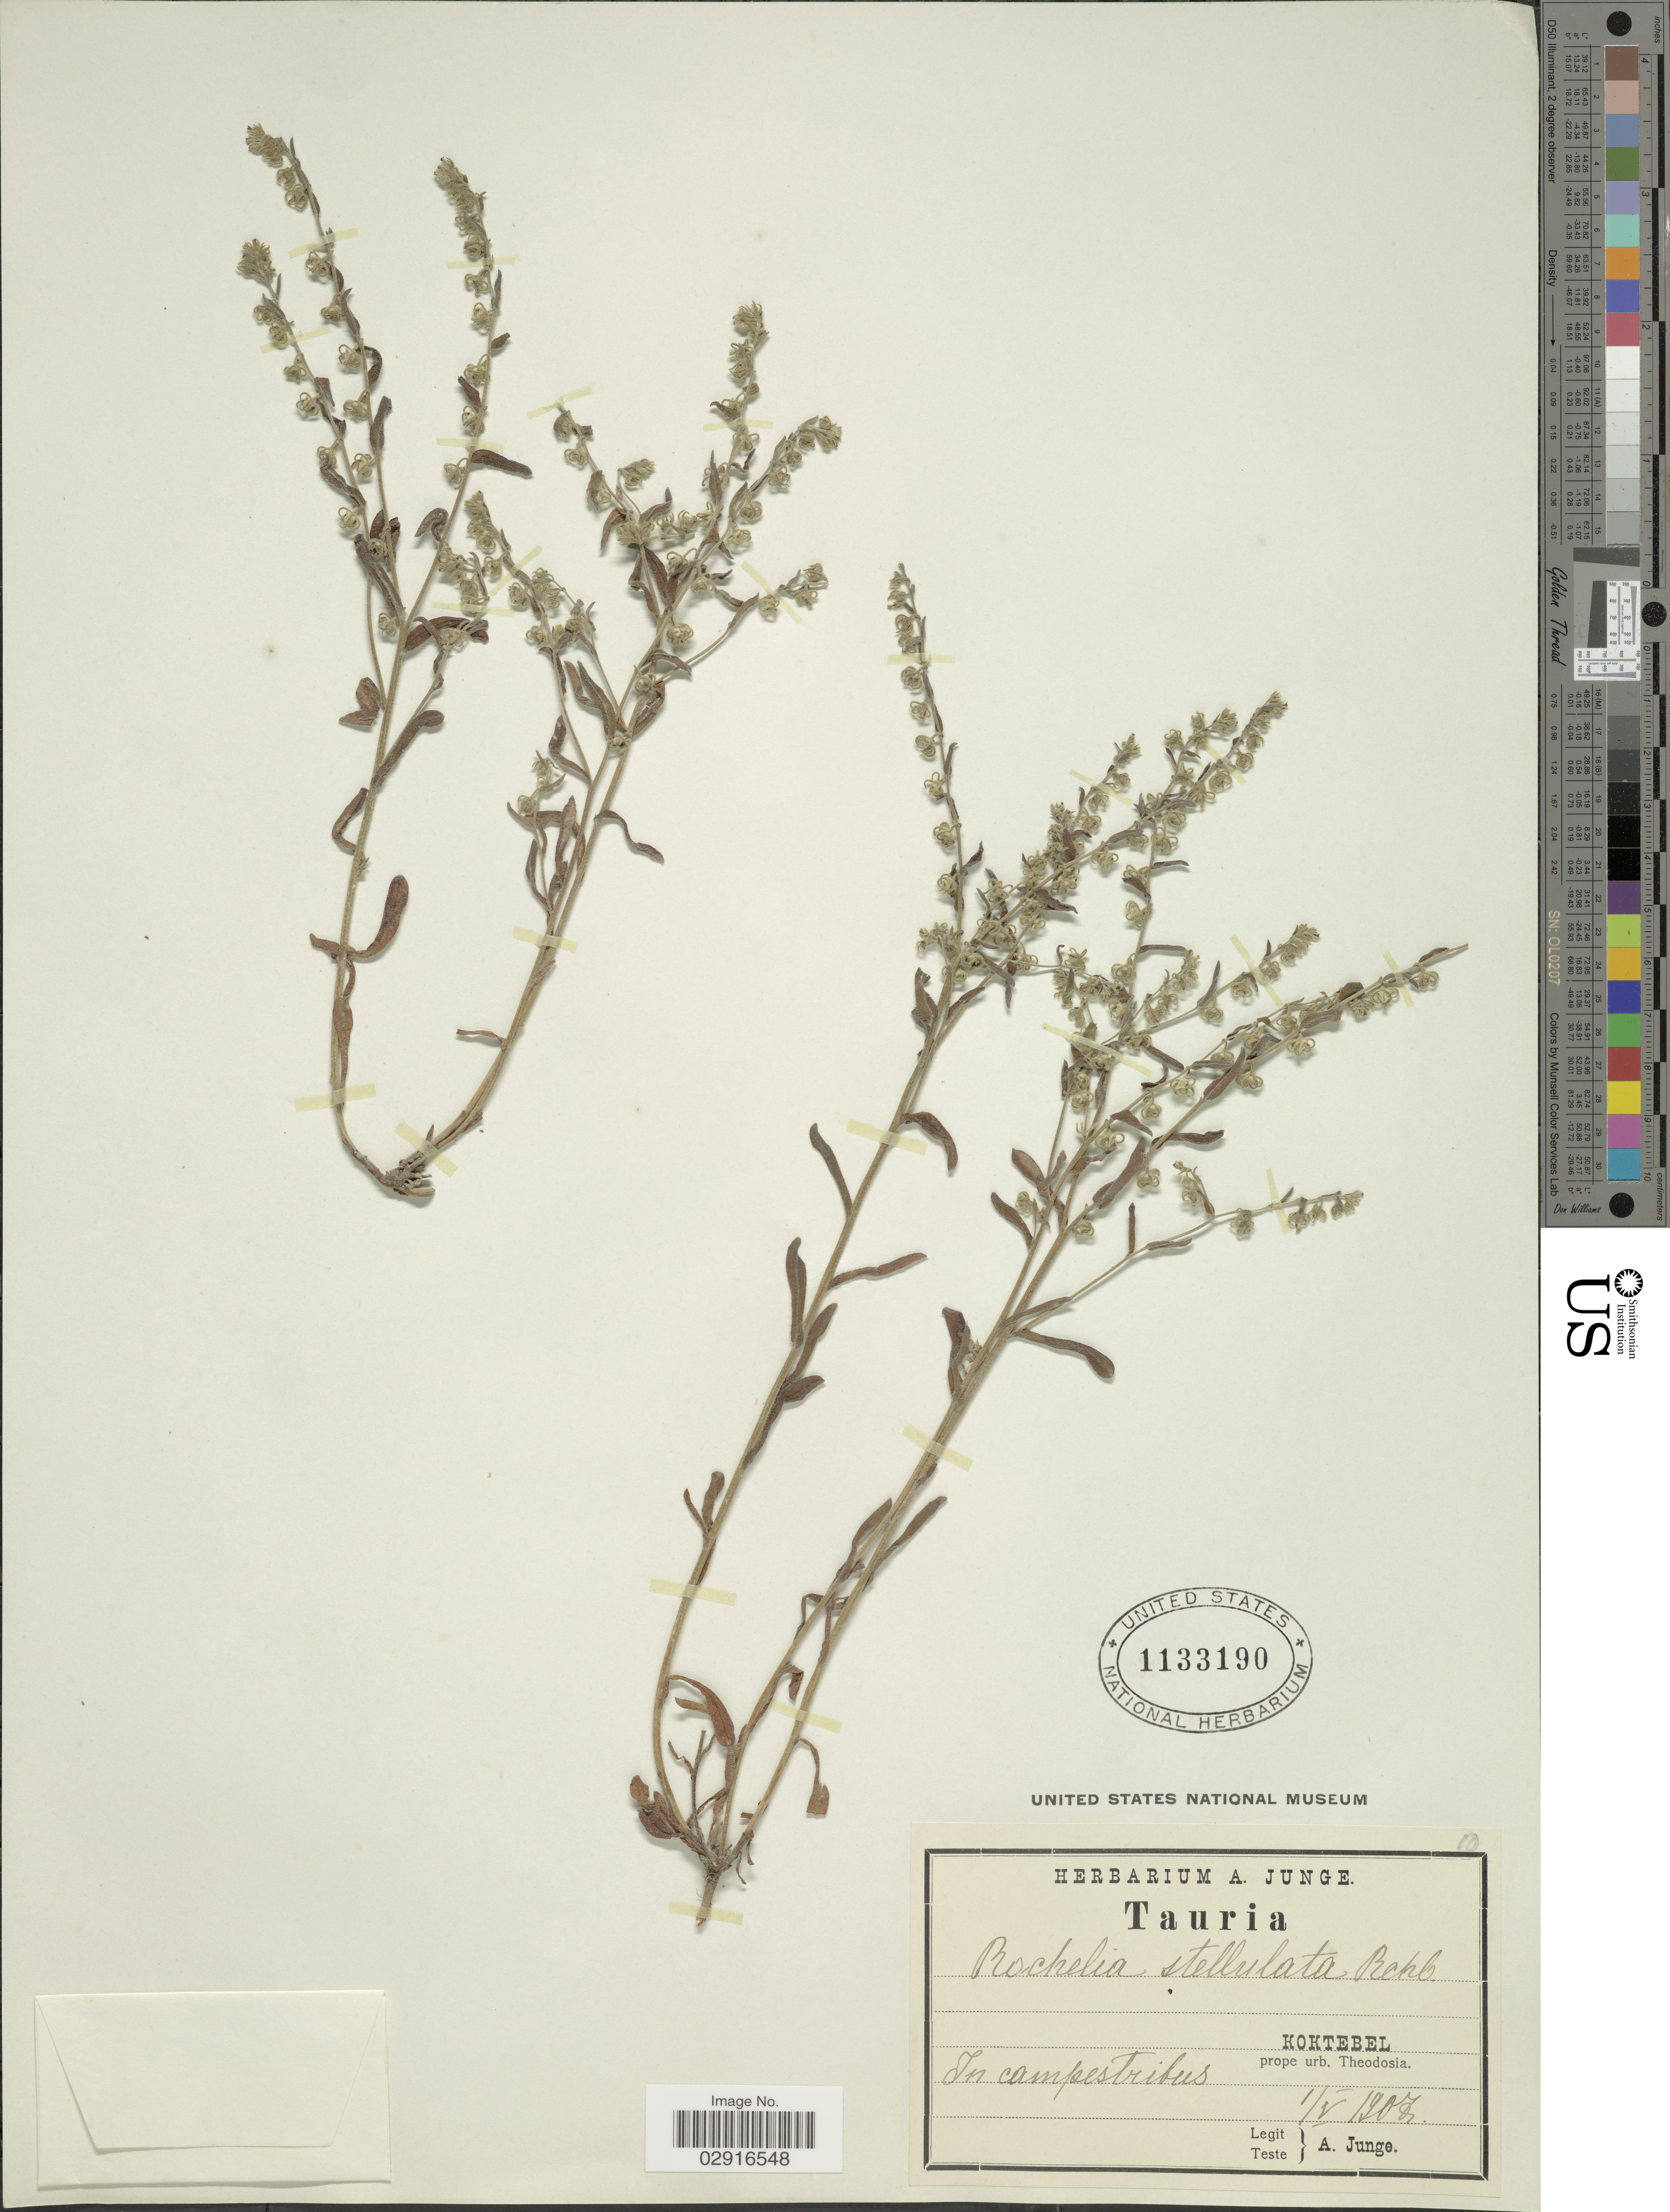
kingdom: Plantae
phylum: Tracheophyta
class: Magnoliopsida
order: Boraginales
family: Boraginaceae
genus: Rochelia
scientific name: Rochelia stellulata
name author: Rchb. f.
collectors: A. Junge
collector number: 10*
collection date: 1907-05-01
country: Ukraine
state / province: Crimea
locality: Koktebel. Prope urb. Theodosia.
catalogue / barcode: US 1133190